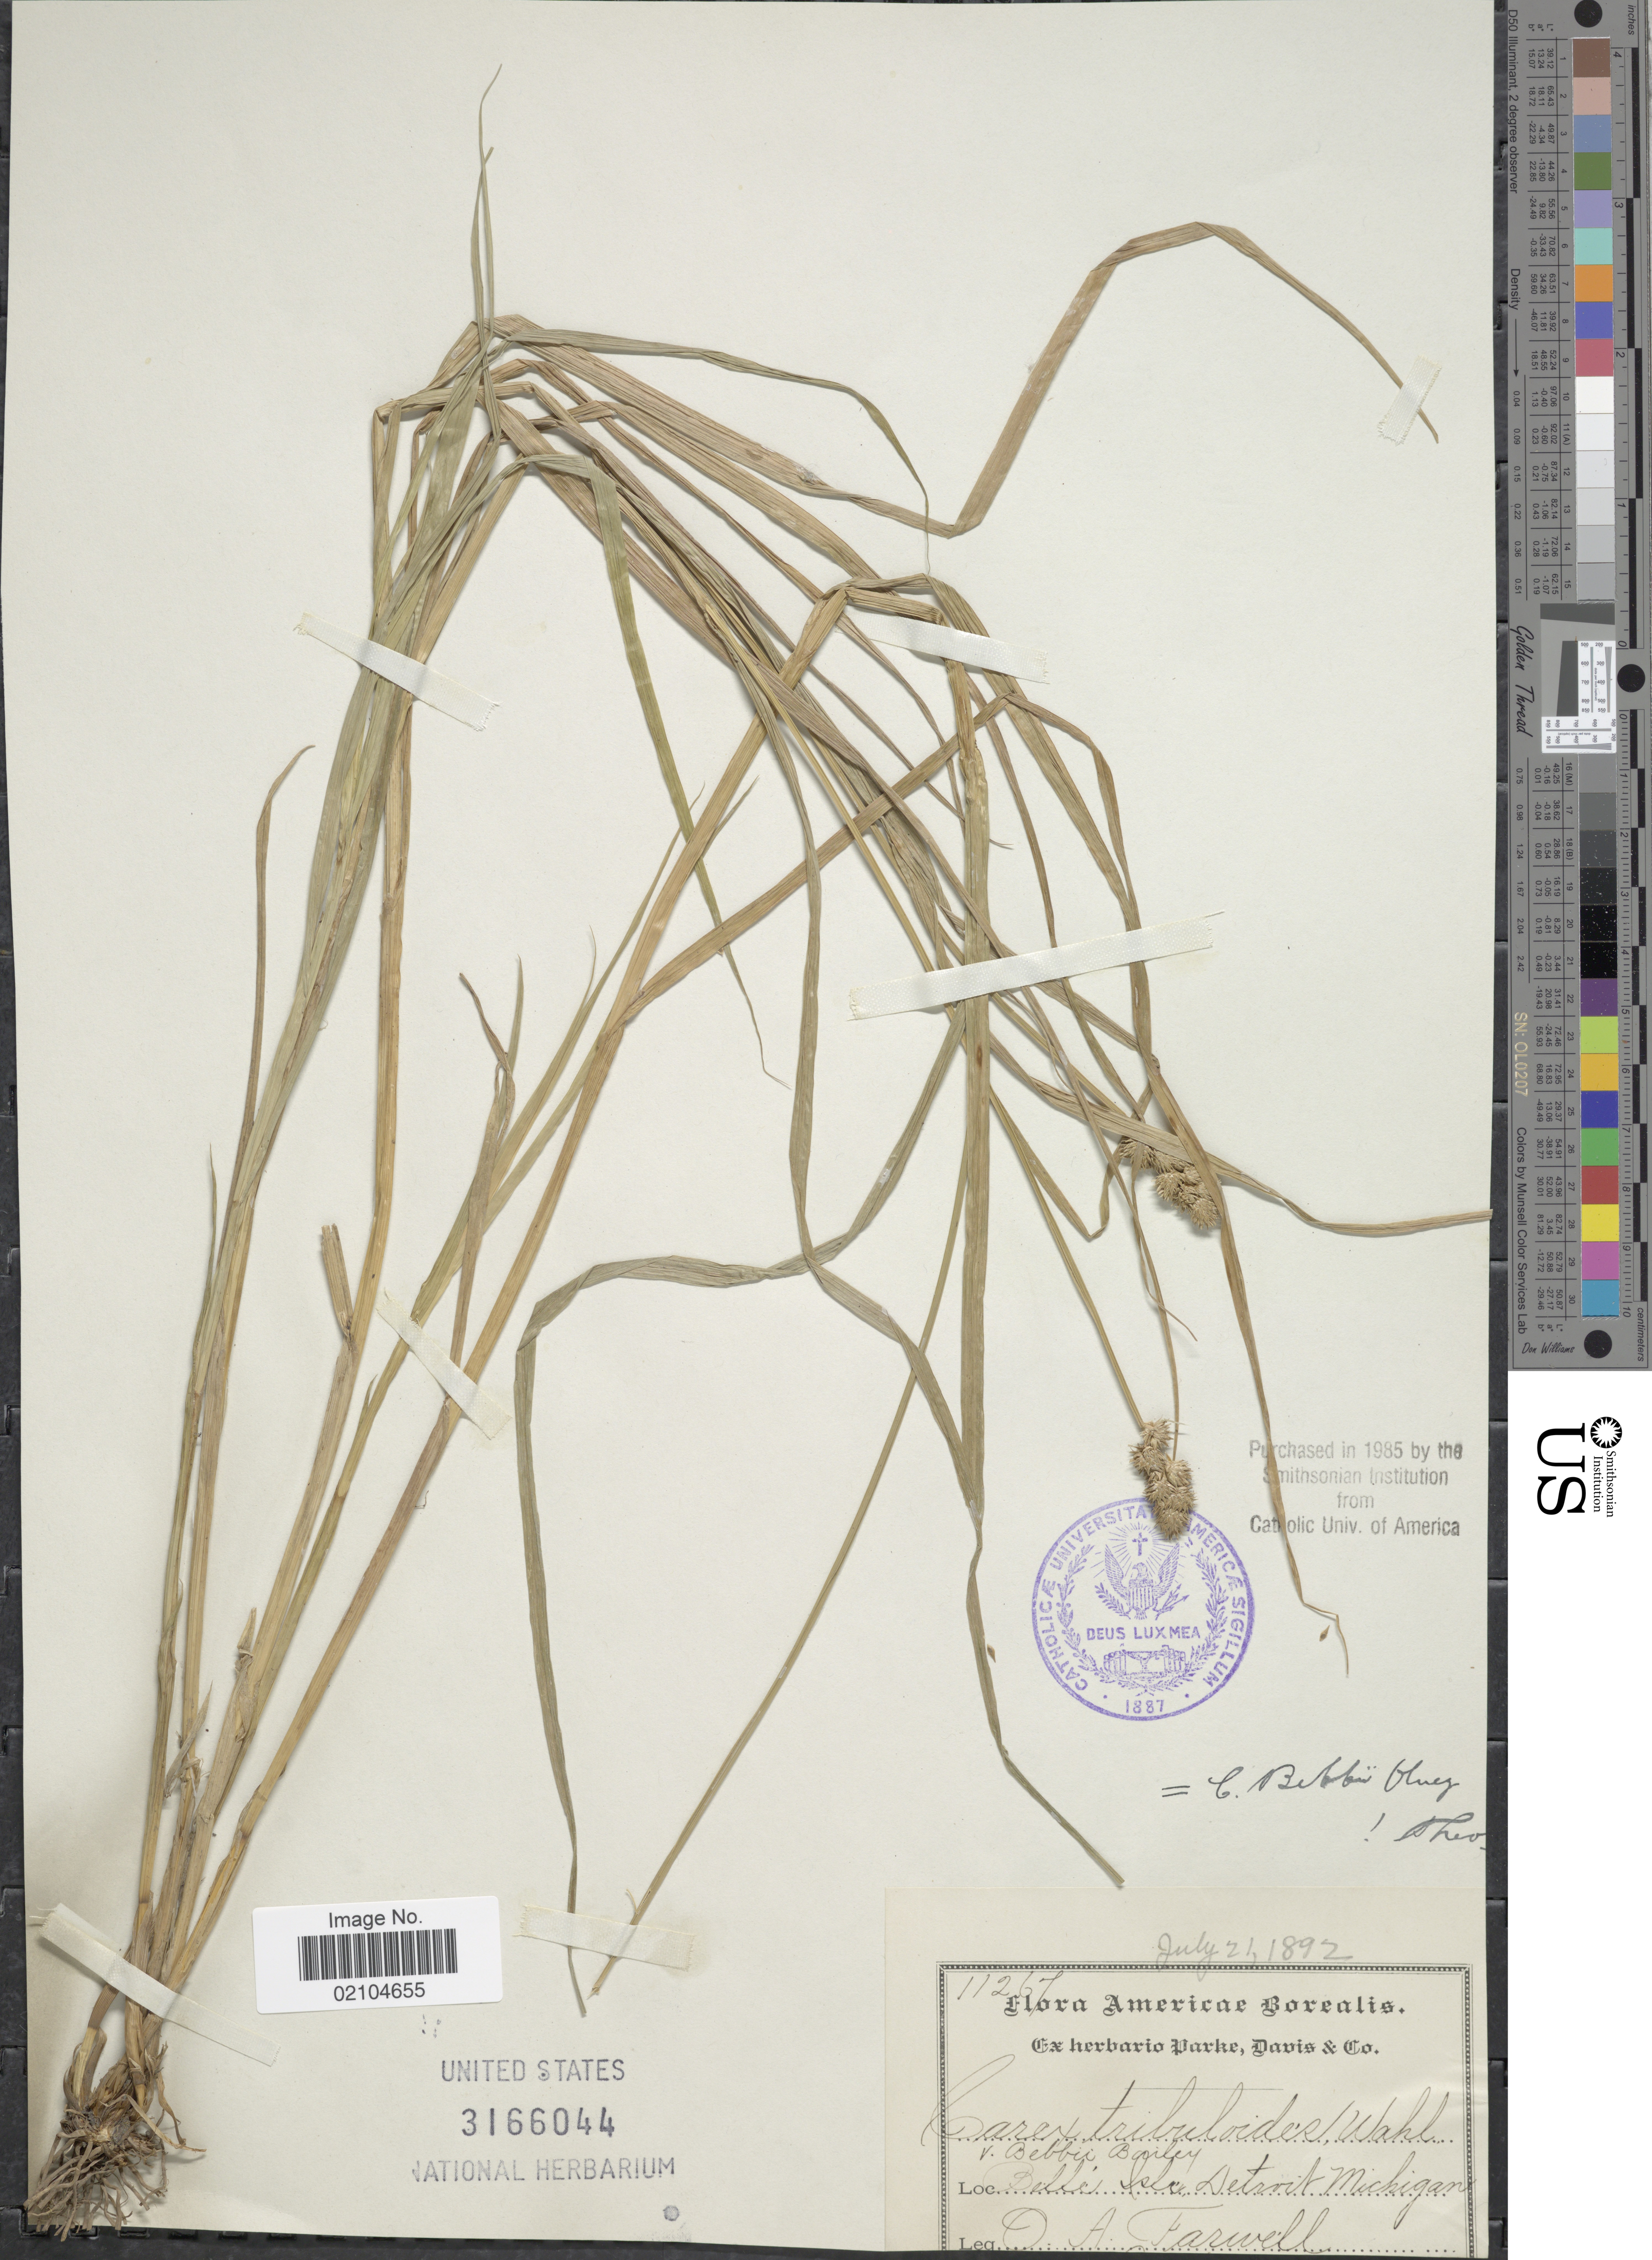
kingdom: Plantae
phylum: Tracheophyta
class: Liliopsida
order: Poales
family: Cyperaceae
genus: Carex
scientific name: Carex bebbii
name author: (L.H. Bailey) Olney ex Fernald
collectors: O. Farwell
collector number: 11267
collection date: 1892-07-21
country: United States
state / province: Michigan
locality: Belle Isle District, Michigan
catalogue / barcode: US 3166044